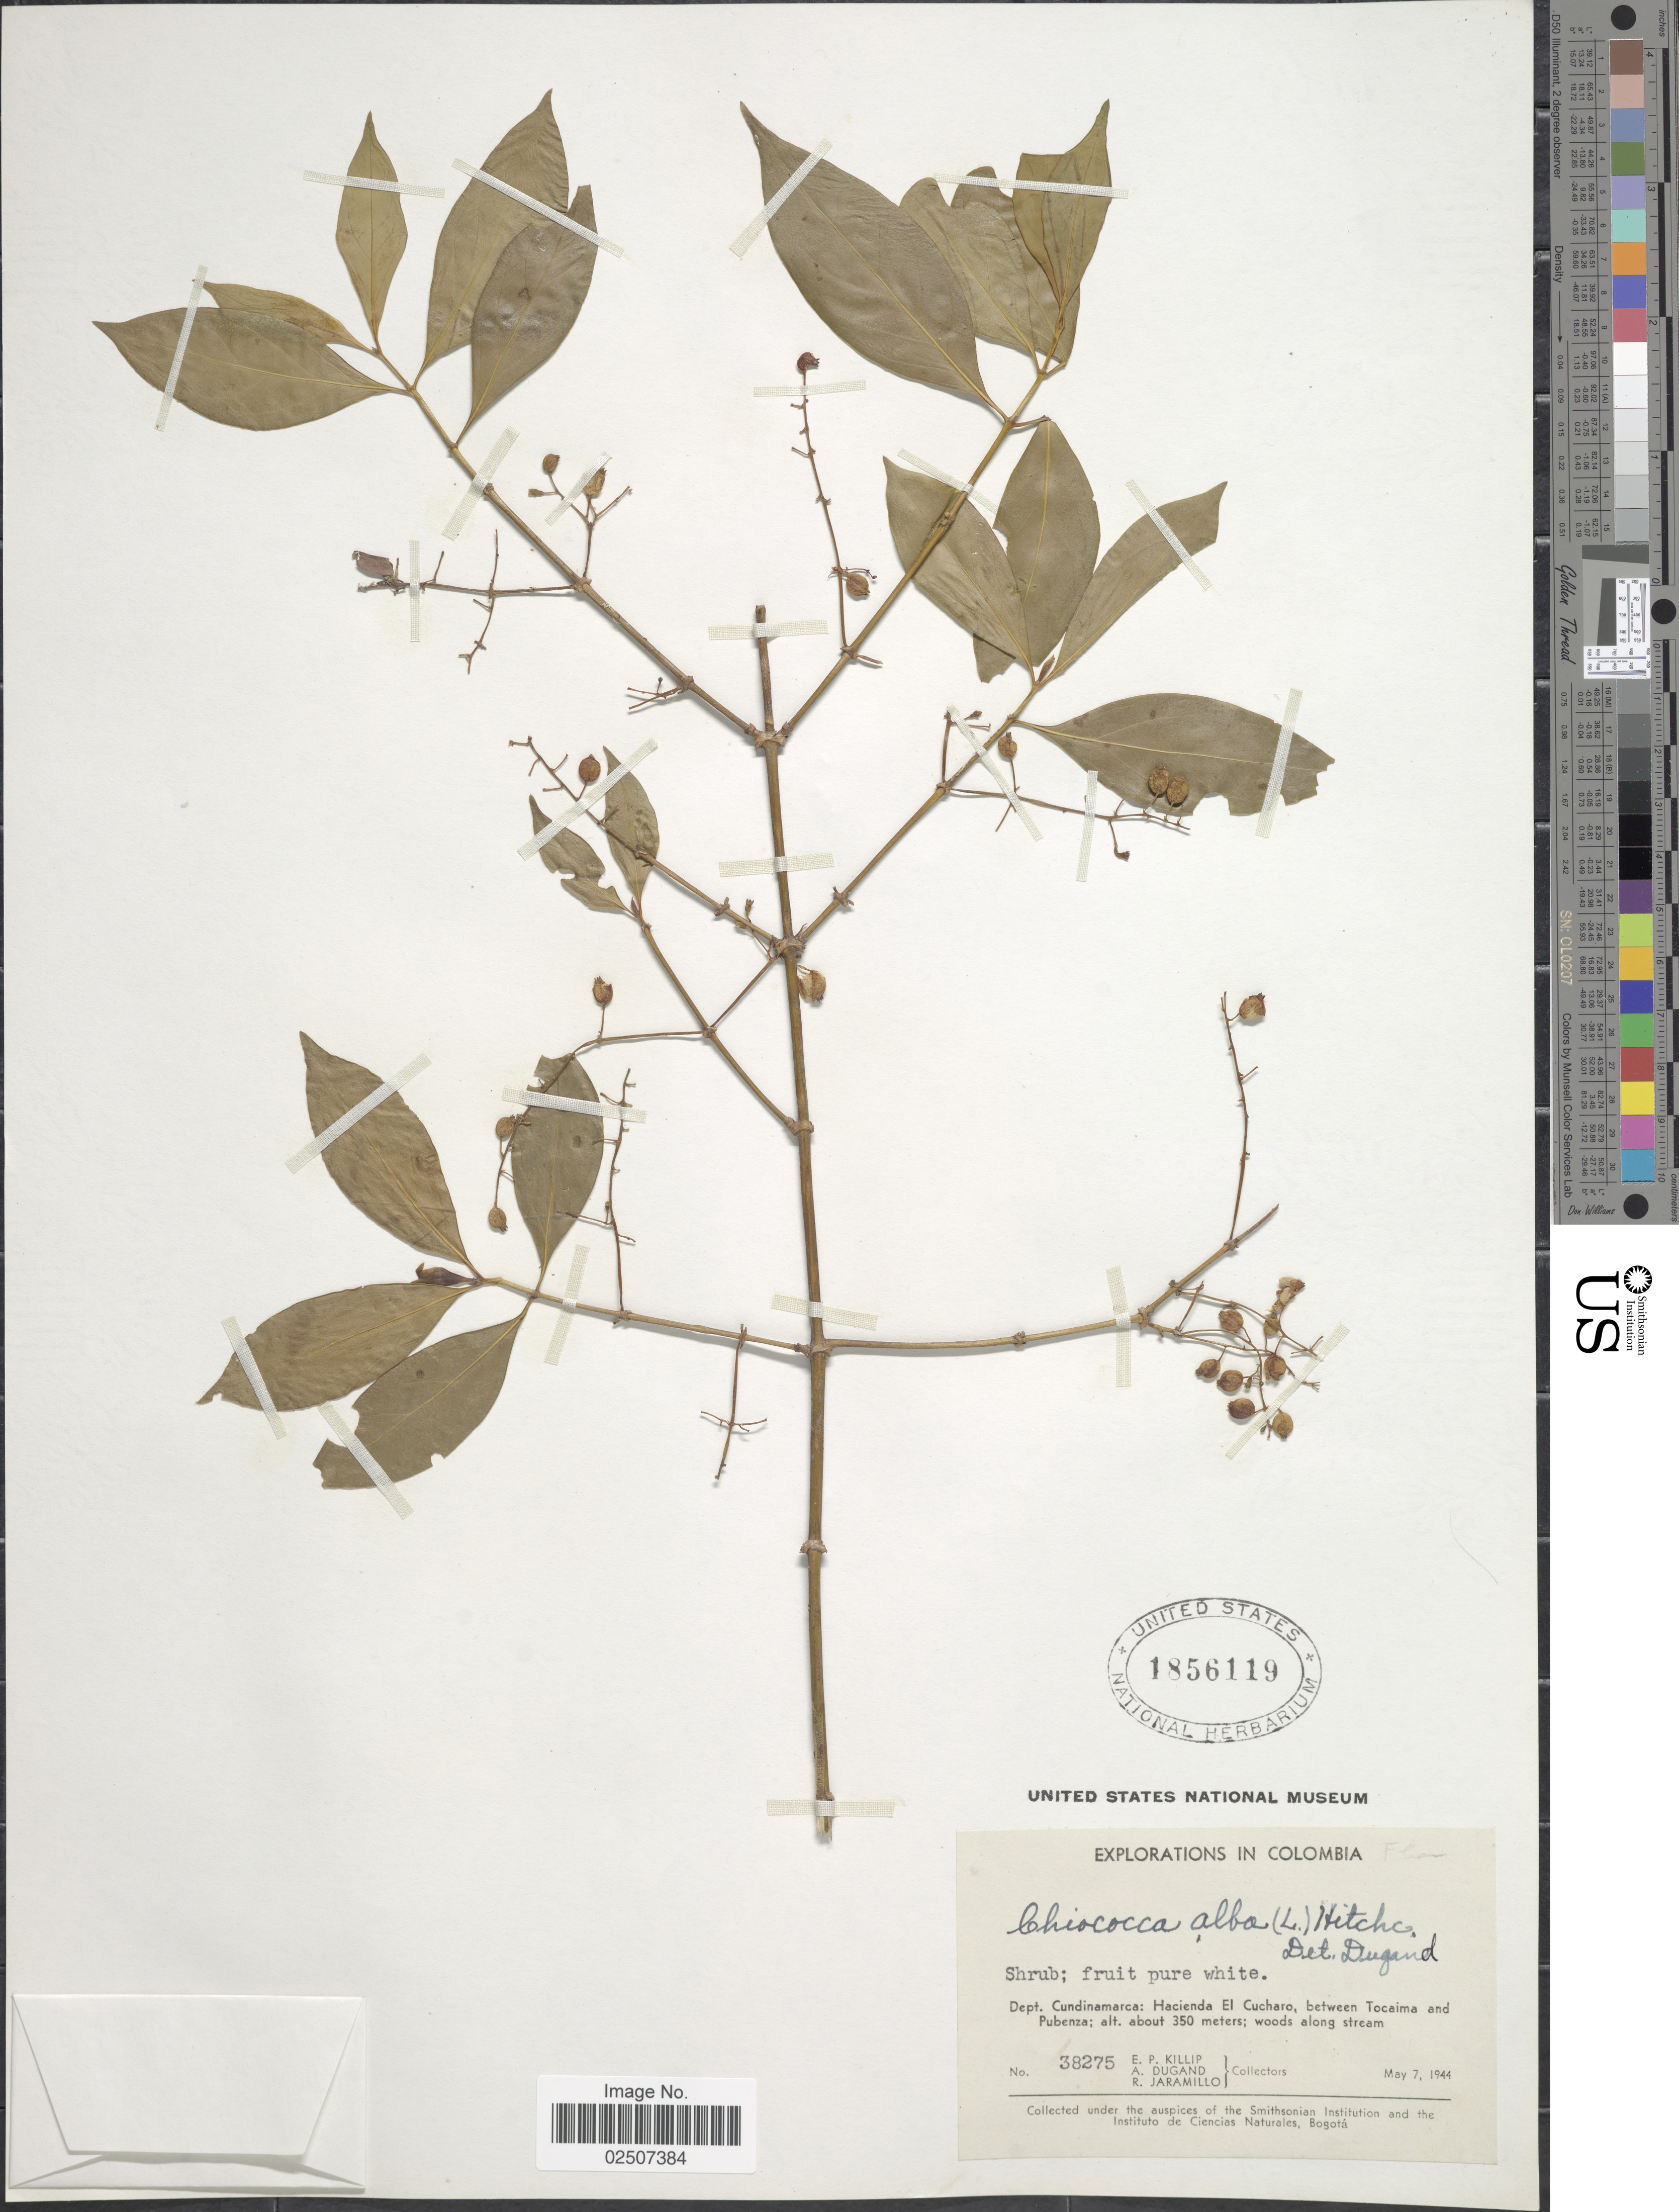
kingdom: Plantae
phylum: Tracheophyta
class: Magnoliopsida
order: Gentianales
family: Rubiaceae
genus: Chiococca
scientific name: Chiococca alba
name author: (L.) Hitchc.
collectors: E. P. Killip, A. Dugand & R. Jaramillo M.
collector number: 38275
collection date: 1944-05-07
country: Colombia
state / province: Cundinamarca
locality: Dept. Cundinamarca: Hacienda El Cucharo, between Tocaima and Pubenza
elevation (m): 350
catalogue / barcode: US 1856119